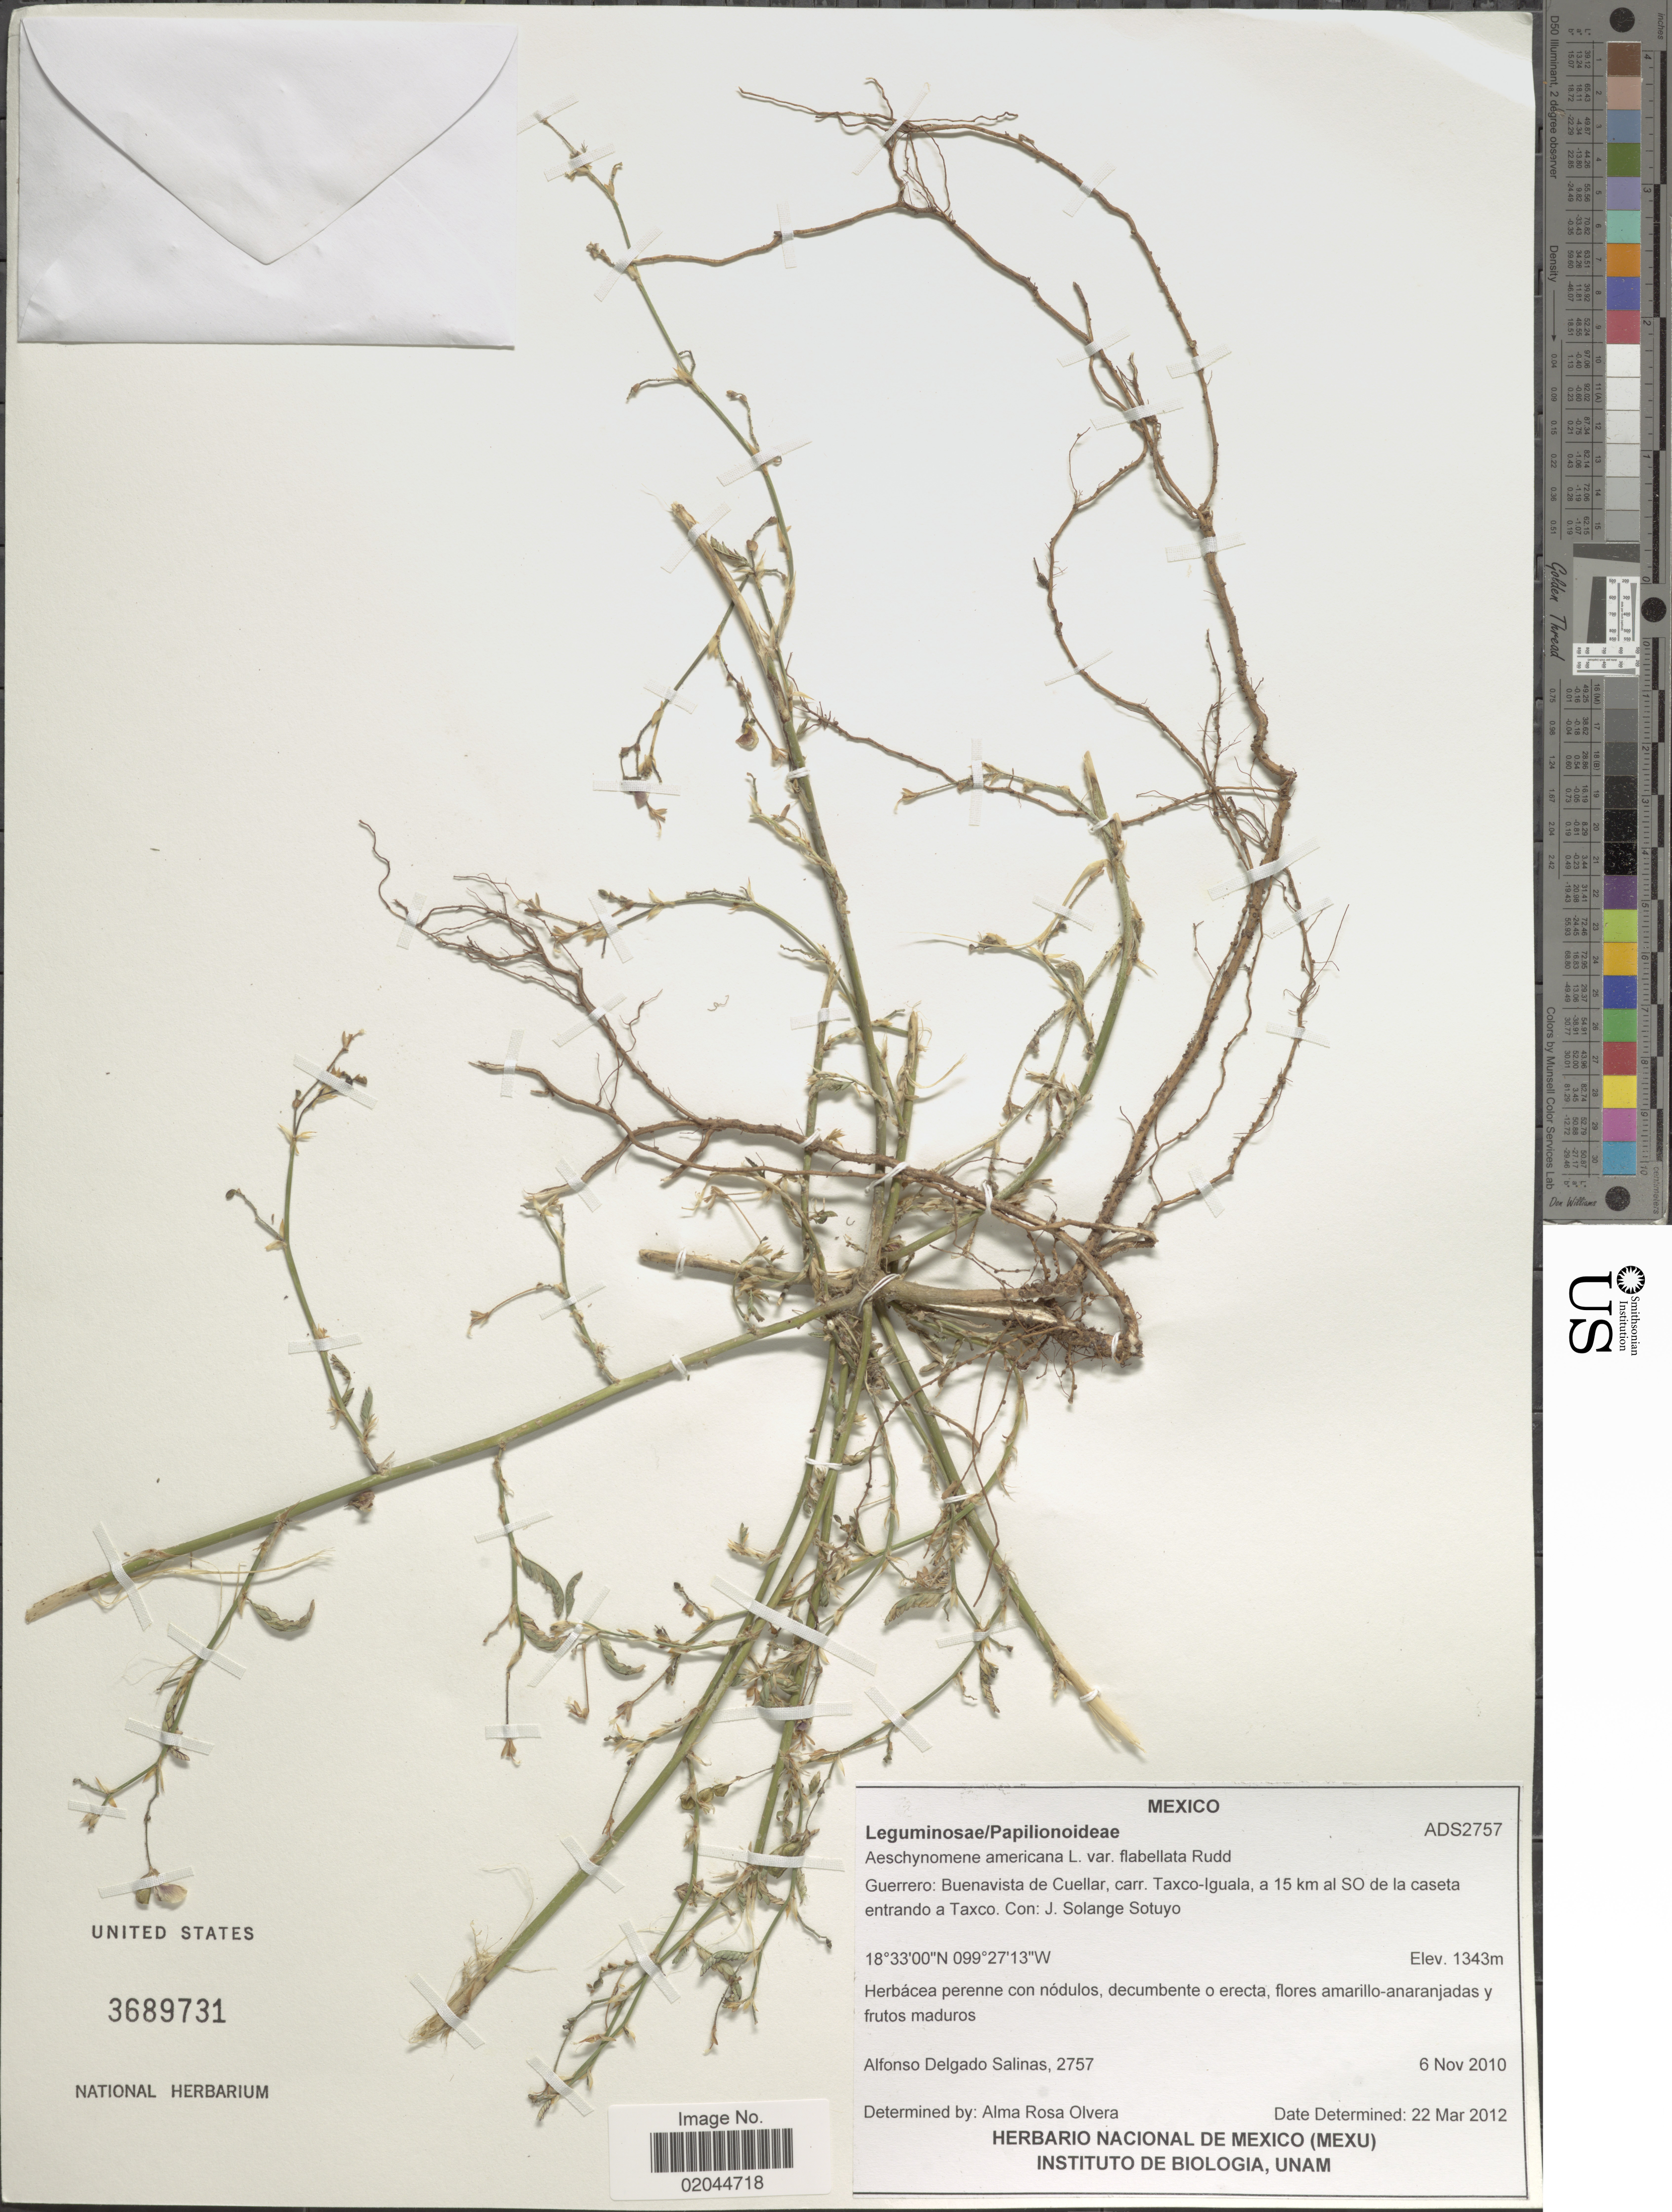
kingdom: Plantae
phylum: Tracheophyta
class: Magnoliopsida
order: Fabales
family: Fabaceae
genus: Aeschynomene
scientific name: Aeschynomene americana var. flabellata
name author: Rudd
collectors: A. Delgado S. & J. Sotuyo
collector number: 2757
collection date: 2010-11-06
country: Mexico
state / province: Guerrero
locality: Buenavista de Cuellar, carr. Taxco-Guala, a 15 km al SO dela caseta entrando a Taxco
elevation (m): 1343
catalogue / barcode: US 3689731